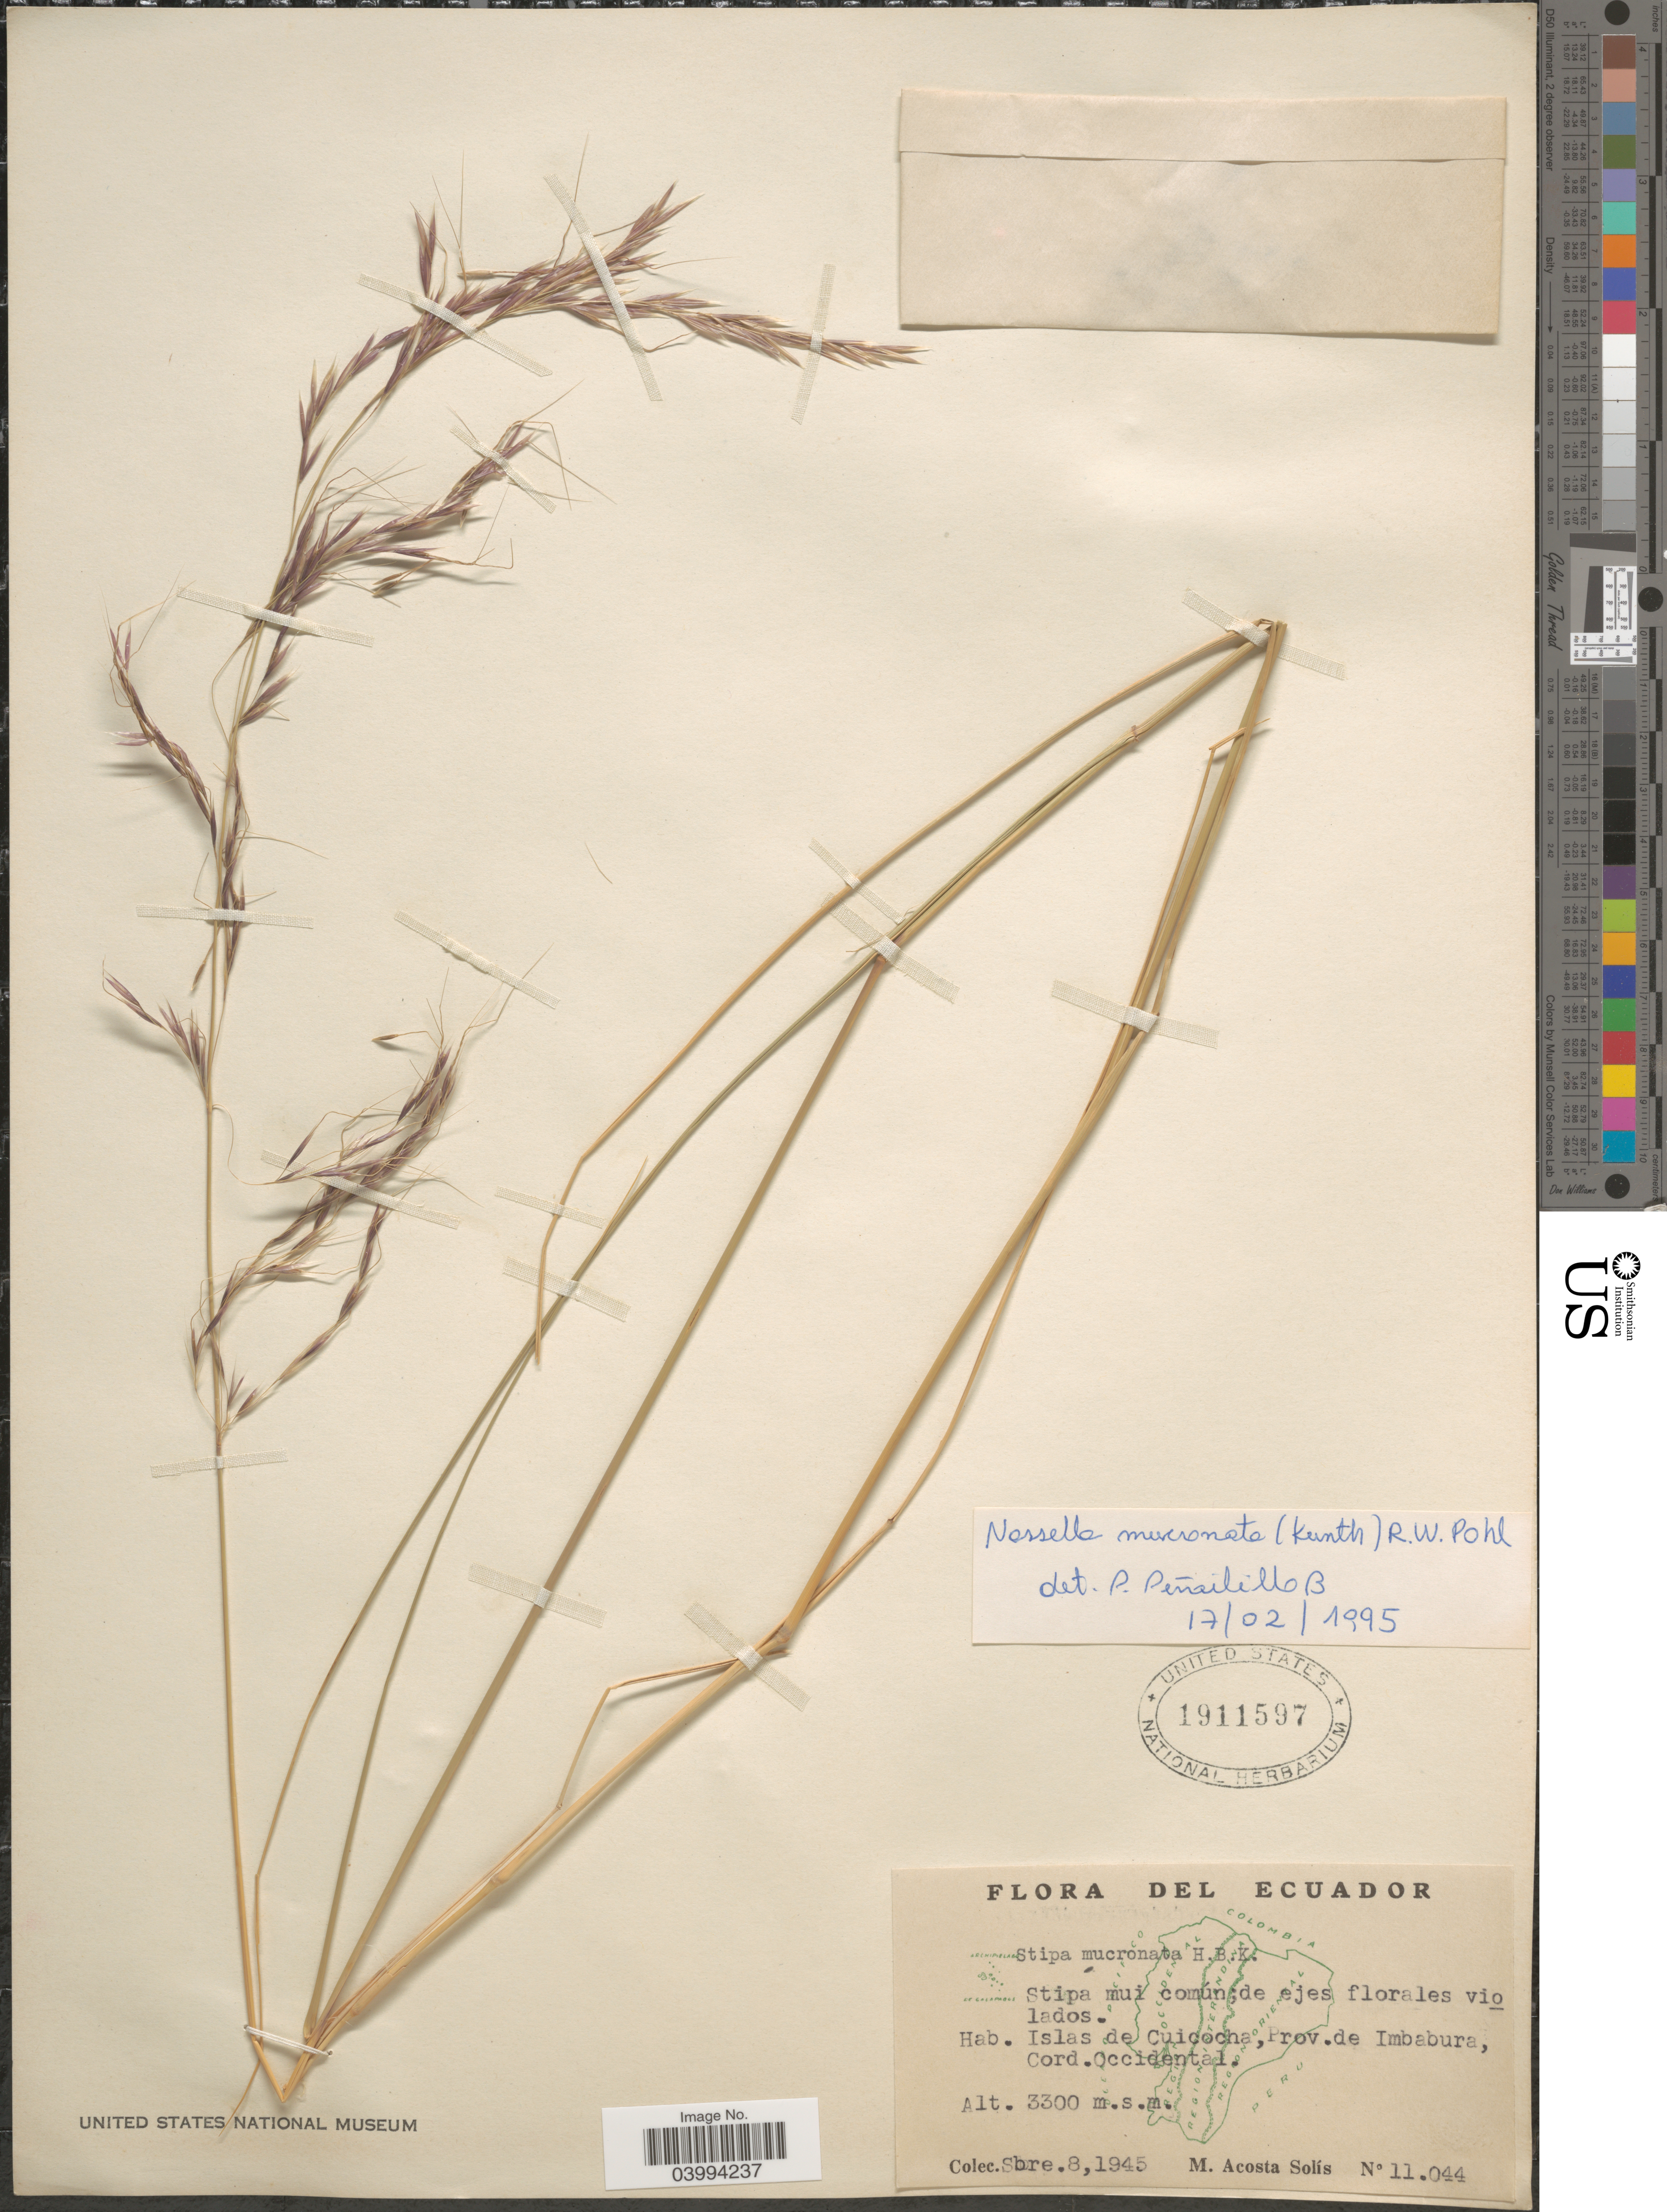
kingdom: Plantae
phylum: Tracheophyta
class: Liliopsida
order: Poales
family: Poaceae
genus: Nassella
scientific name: Nassella mucronata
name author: (Kunth) R.W. Pohl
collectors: M. Acosta Solis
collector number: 11044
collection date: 1945-10-08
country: Ecuador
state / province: Imbabura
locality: Islas de Cuicocha, Cord. Occidental.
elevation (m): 3300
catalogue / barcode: US 1911597